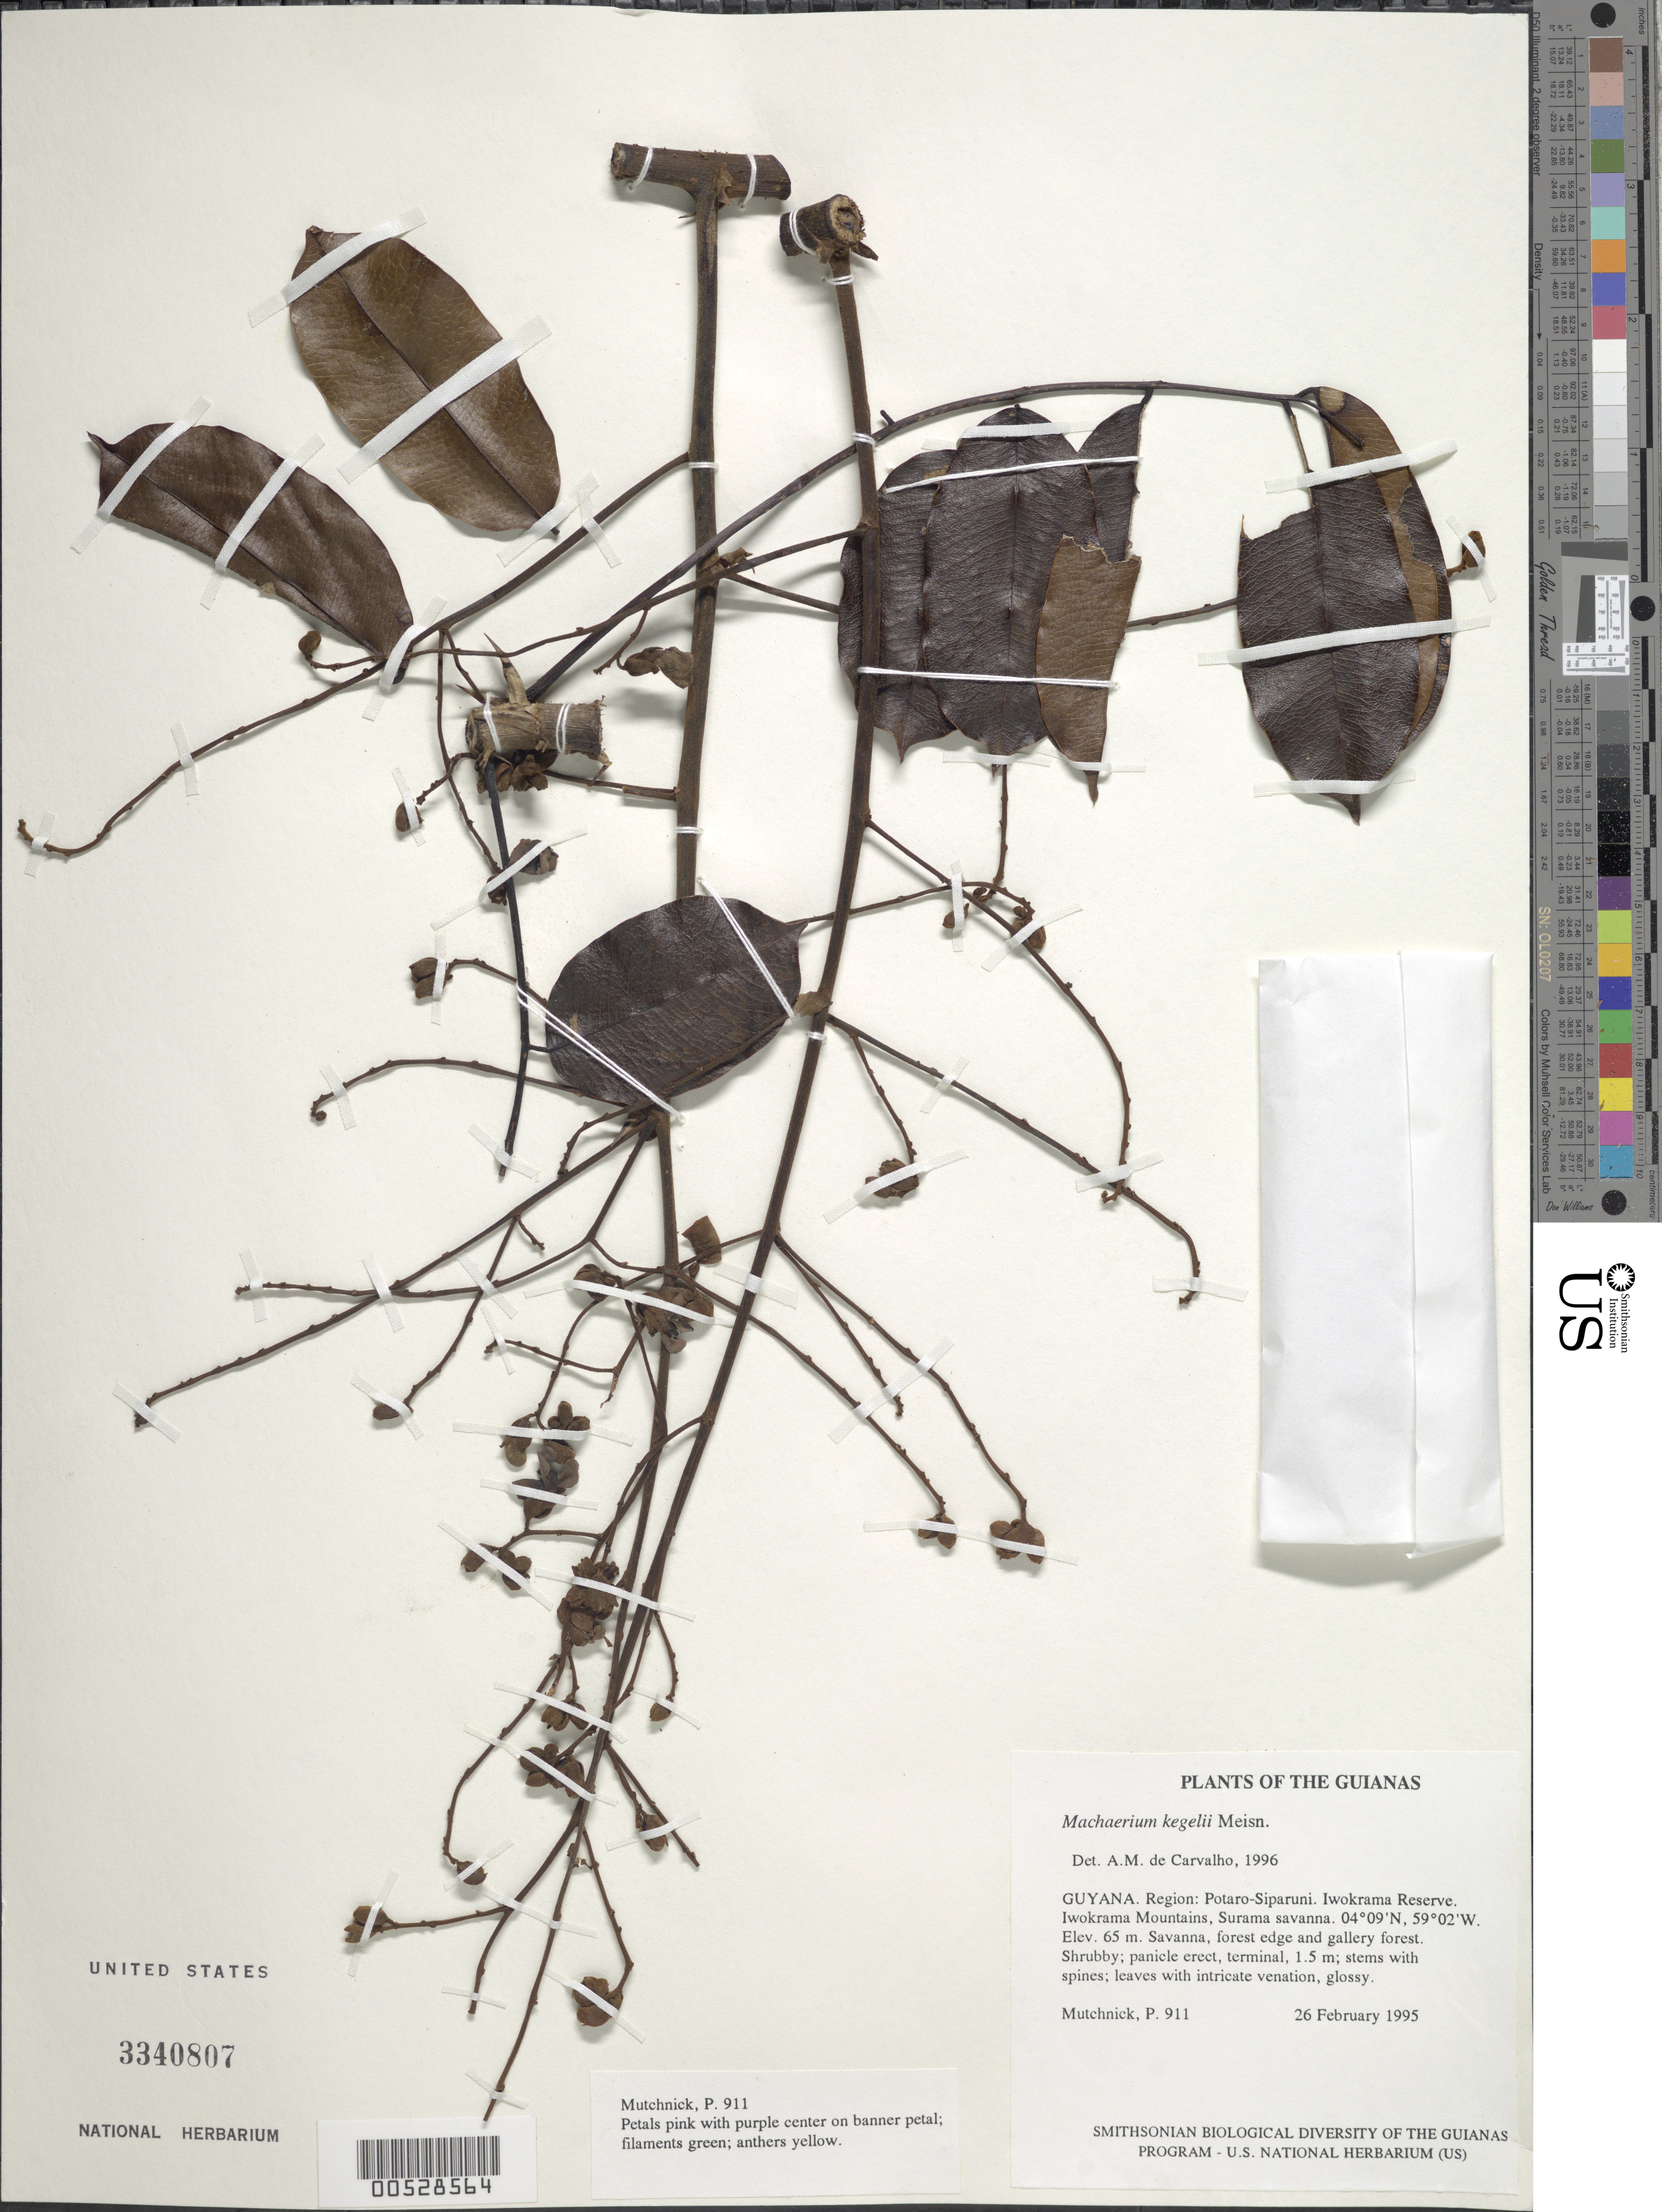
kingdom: Plantae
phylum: Tracheophyta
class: Magnoliopsida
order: Fabales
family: Fabaceae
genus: Machaerium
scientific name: Machaerium kegelii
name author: Meisn.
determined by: Carvalho, A. M. V. de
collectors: P. Mutchnick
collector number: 911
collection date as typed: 26 February 1995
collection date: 1995-02-26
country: Guyana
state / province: Potaro-Siparuni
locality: Iwokrama Reserve. Iwokrama Mountains, Surama savanna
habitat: Savanna, forest edge and gallery forest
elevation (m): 65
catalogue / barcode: US 3340807